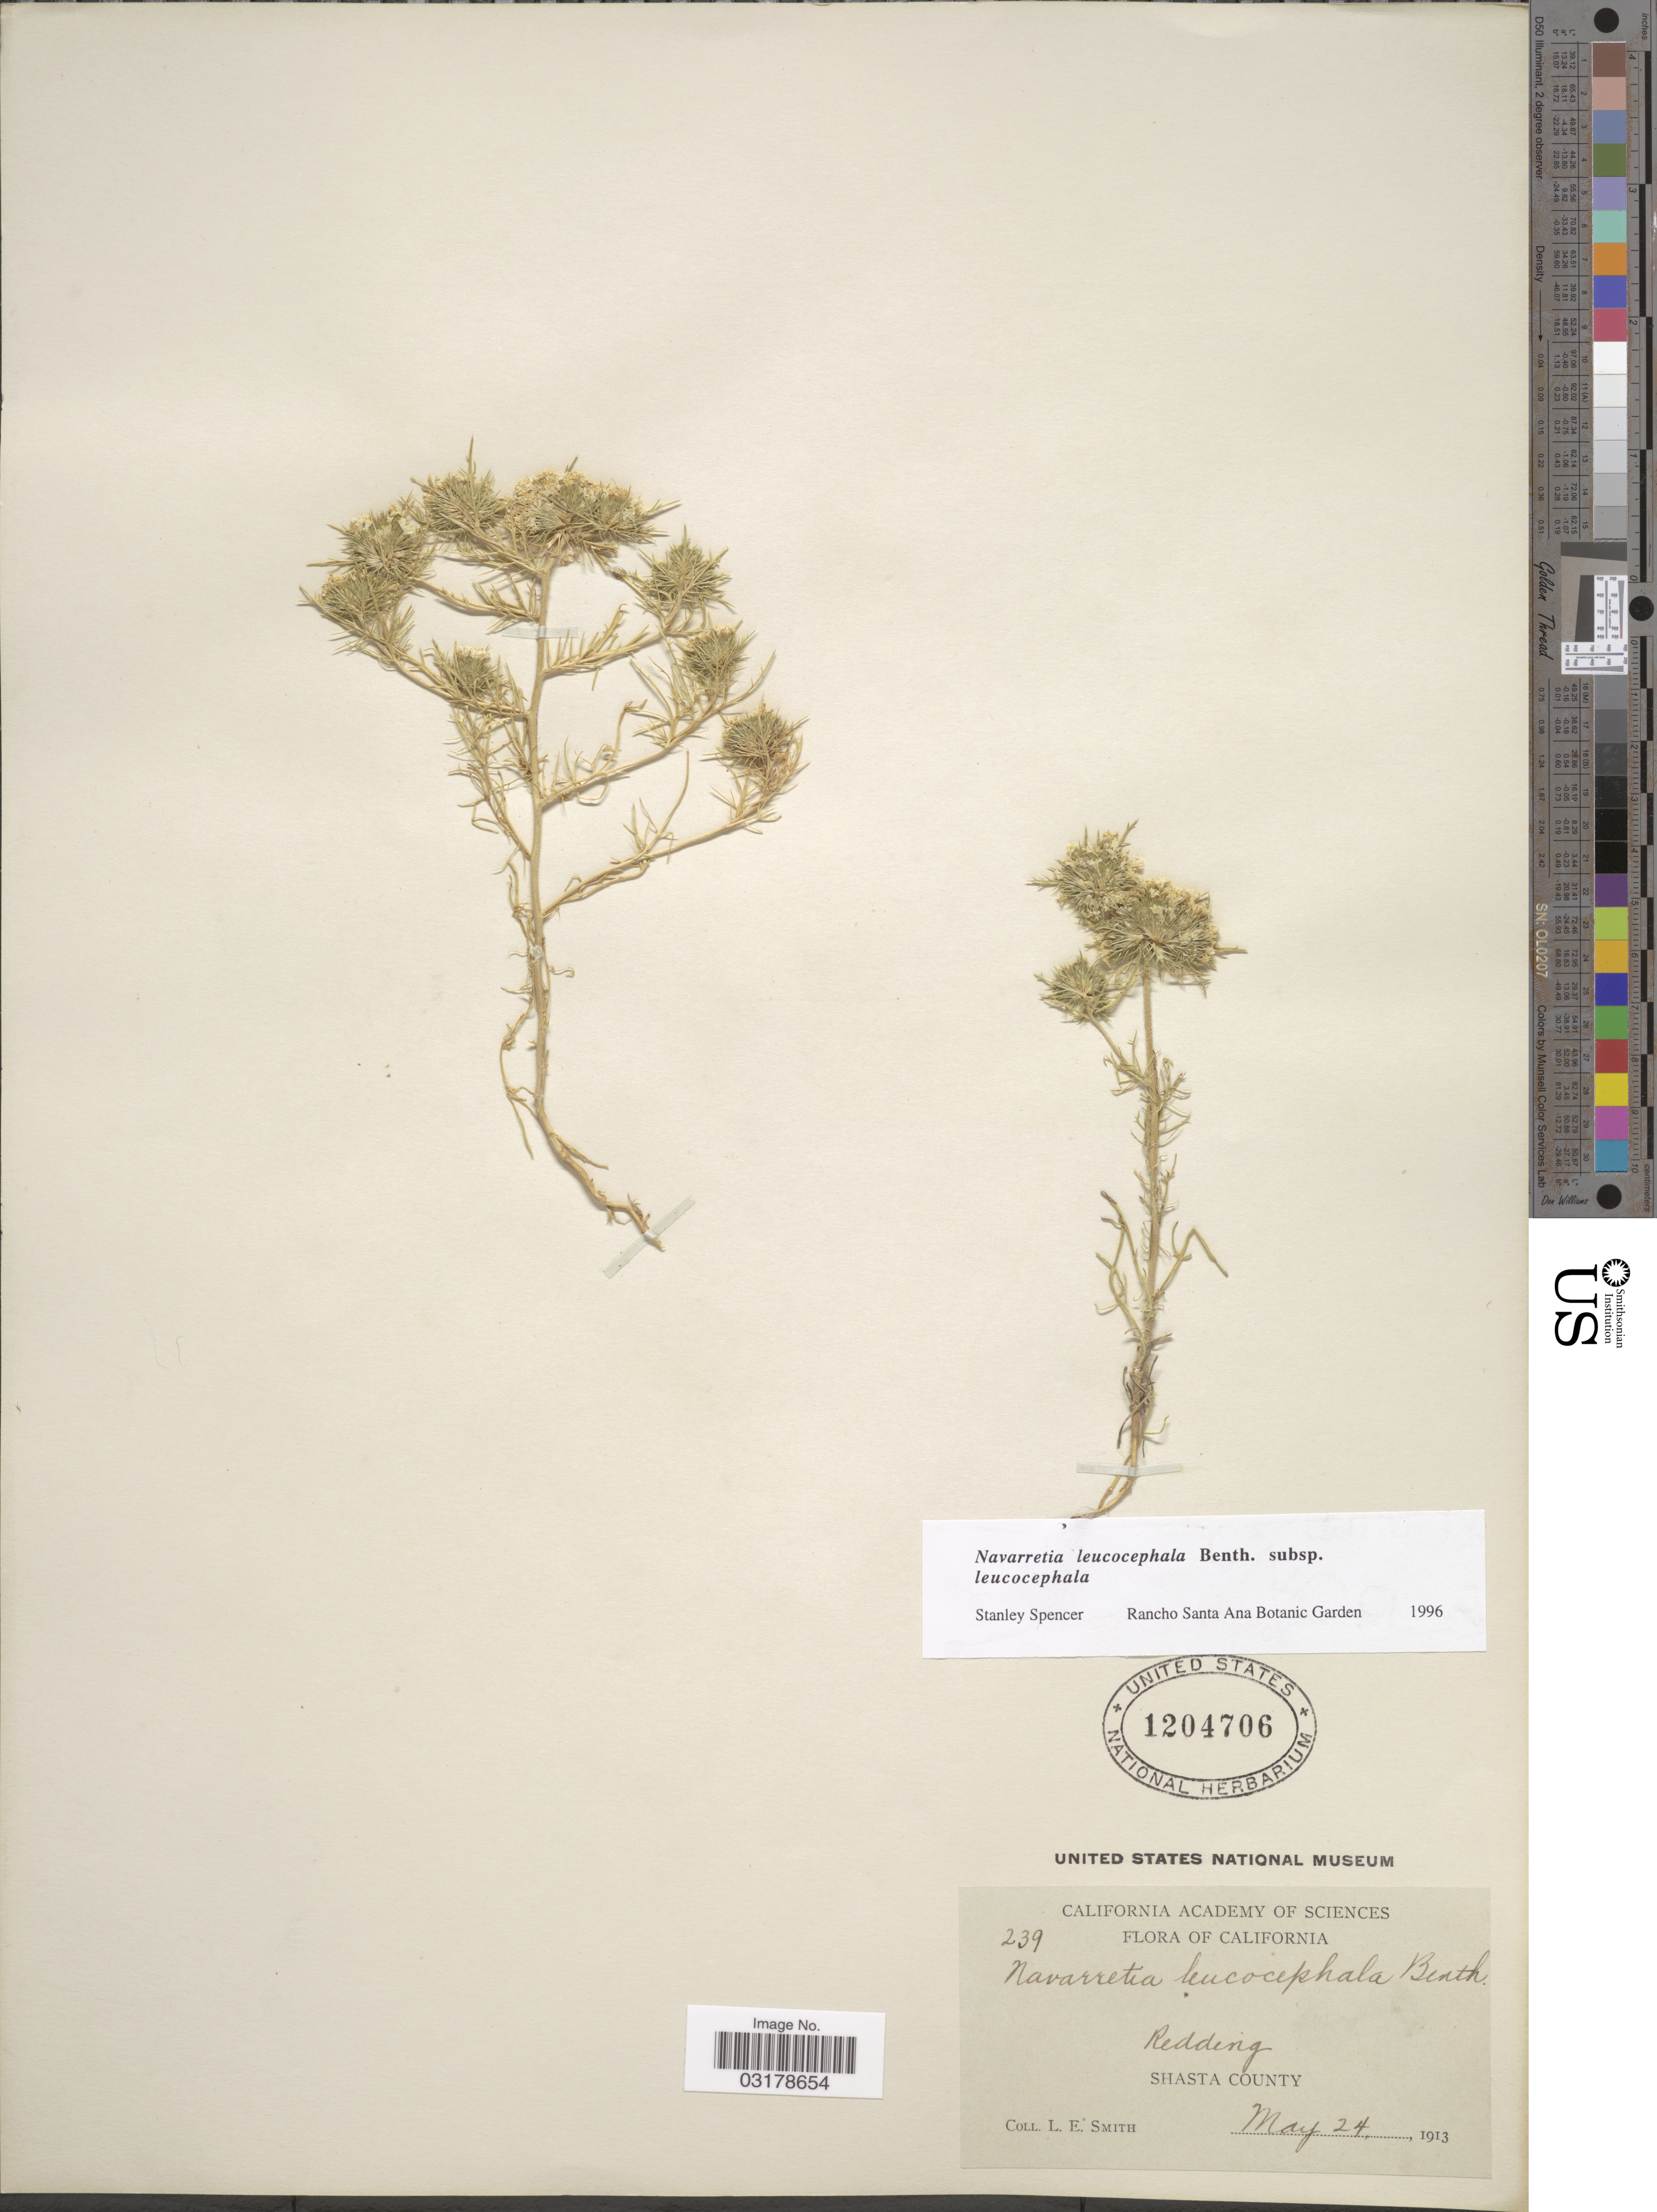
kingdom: Plantae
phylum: Tracheophyta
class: Magnoliopsida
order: Ericales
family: Polemoniaceae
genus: Navarretia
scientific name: Navarretia leucocephala subsp. leucocephala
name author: Benth.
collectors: L. E. Smith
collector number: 239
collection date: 1913-05-24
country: United States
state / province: California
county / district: Shasta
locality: Redding. Shasta County.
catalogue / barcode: US 1204706